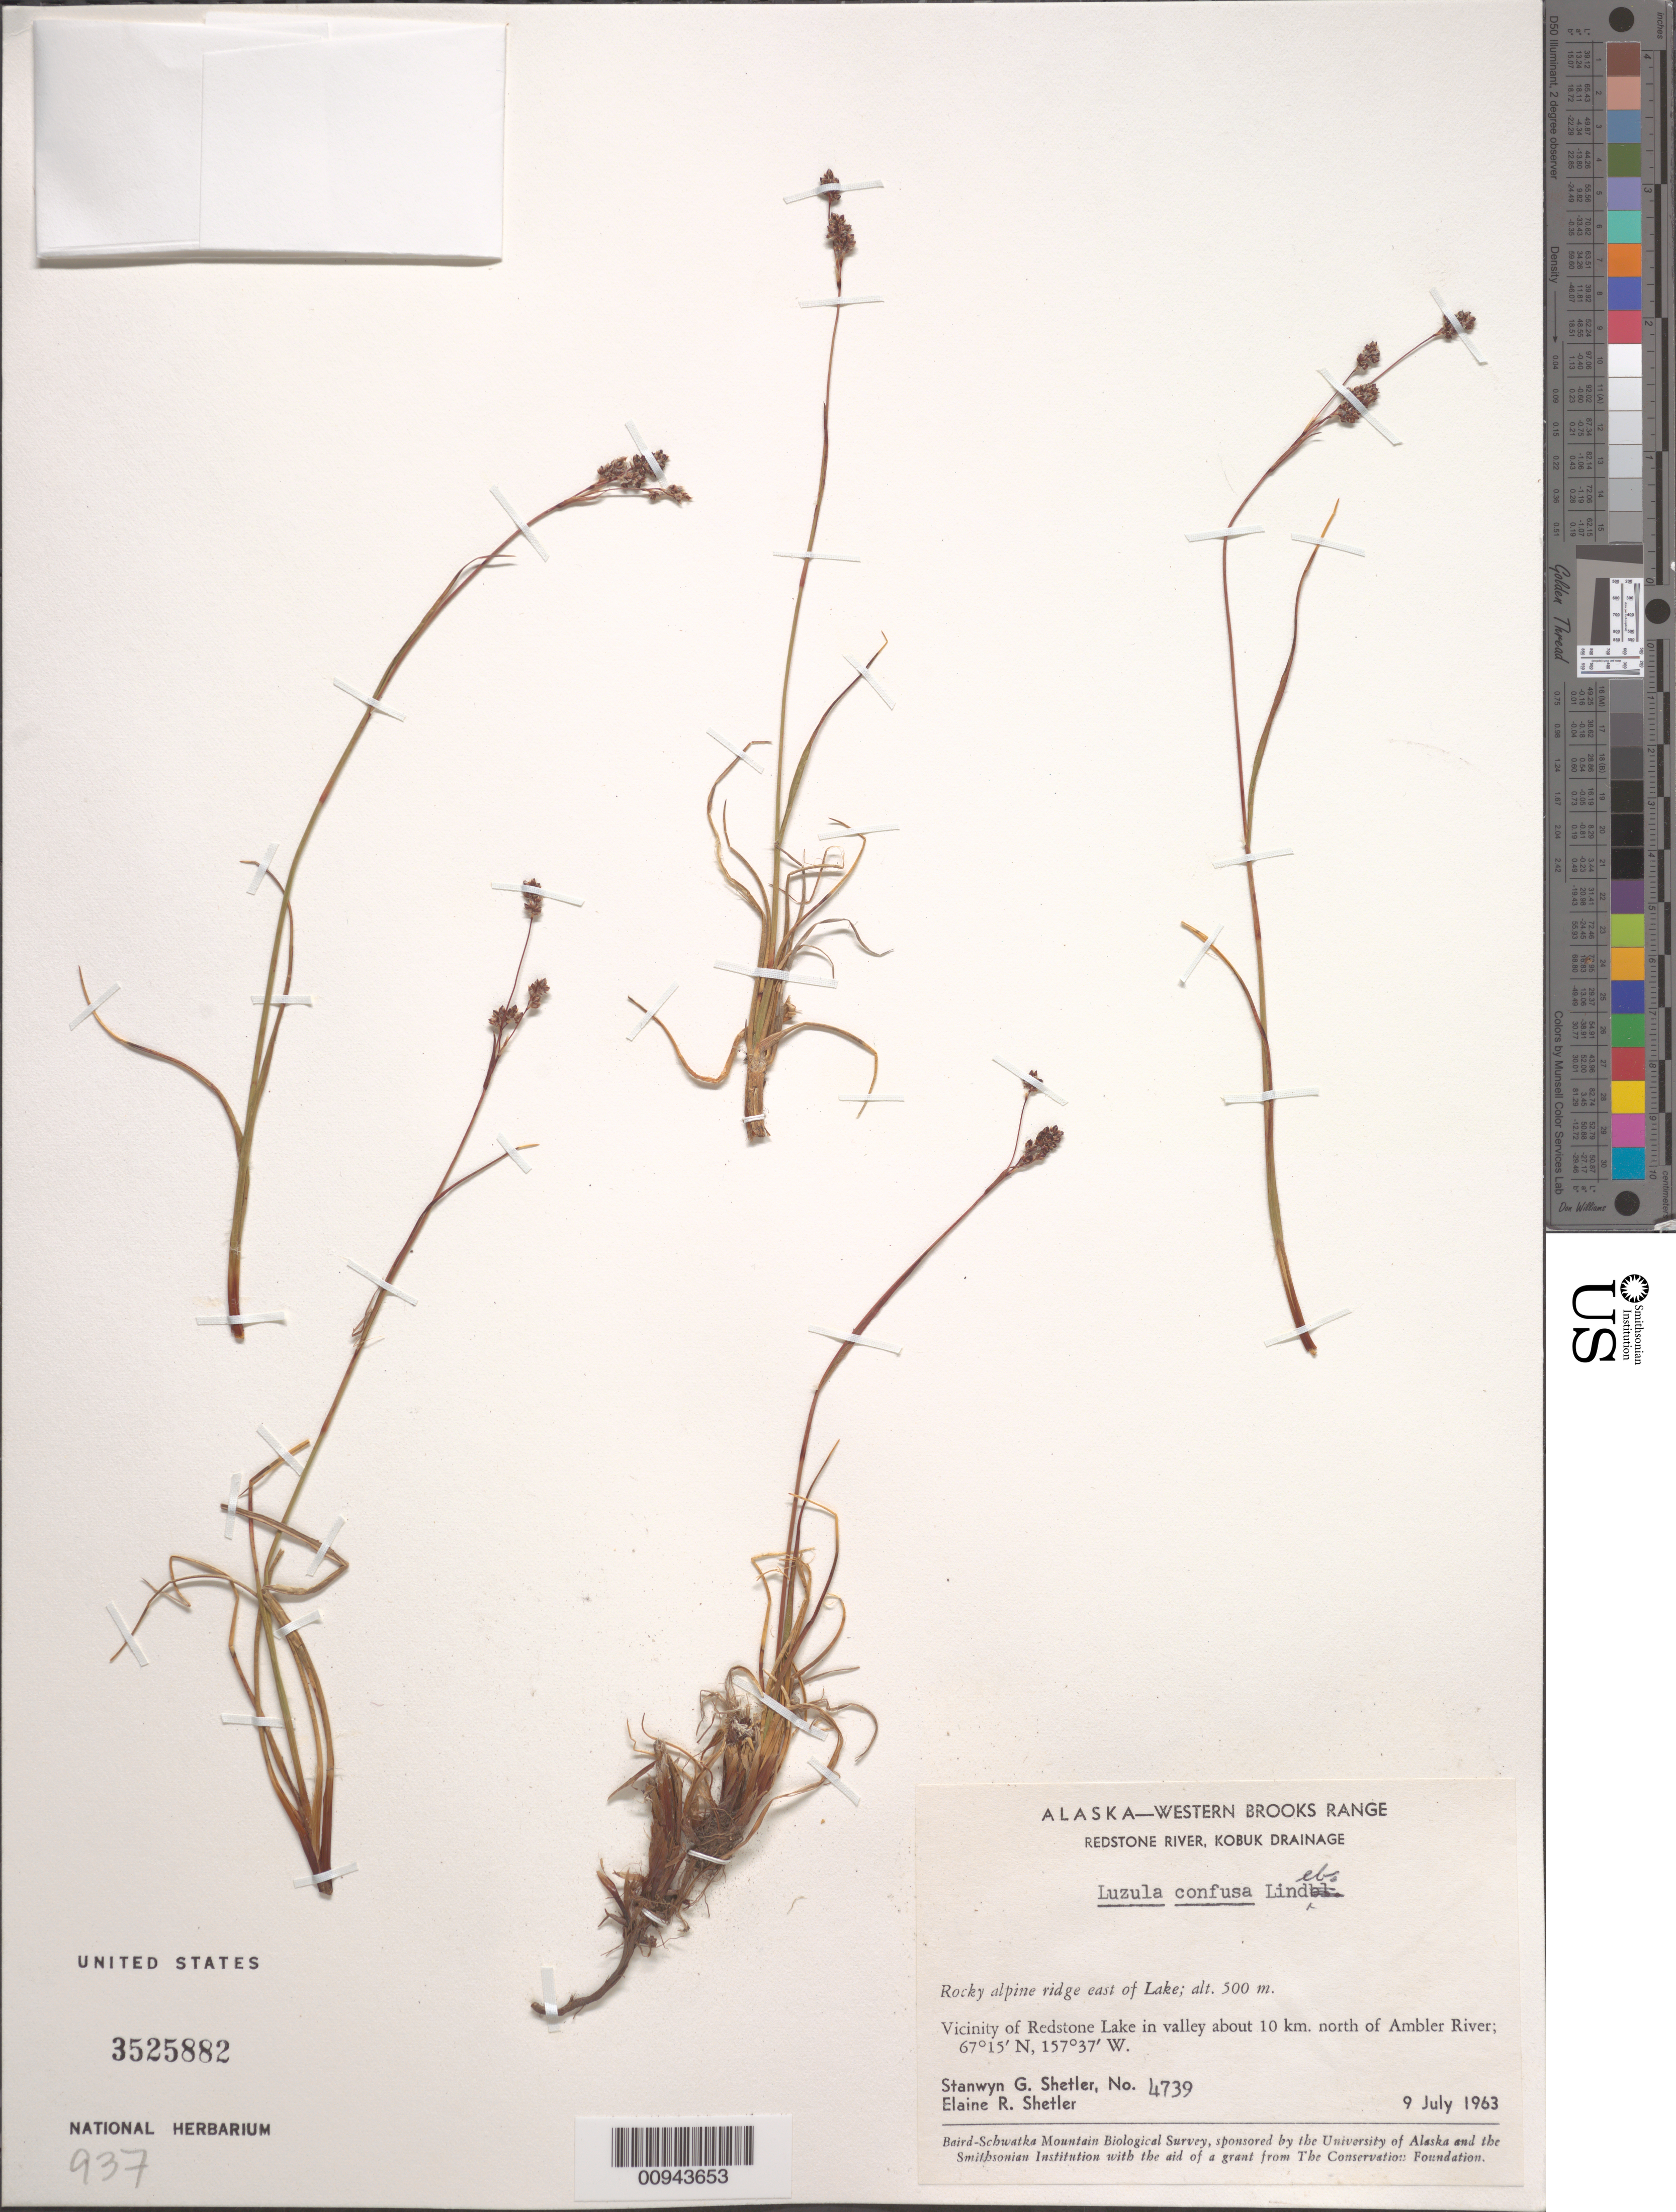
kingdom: Plantae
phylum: Tracheophyta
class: Liliopsida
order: Poales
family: Juncaceae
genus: Luzula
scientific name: Luzula confusa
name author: Lindeb.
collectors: S. Shetler & E. R. Shetler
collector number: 4739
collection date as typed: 09 Jul 1963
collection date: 1963-07-09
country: United States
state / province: Alaska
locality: Vicinity of Redstone Lake in valley about 10 km. north of Ambler River. Western Brooks Range, Redstone River, Kobuk Drainage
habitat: Rocky alpine ridge east of Lake.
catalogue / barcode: US 3525882